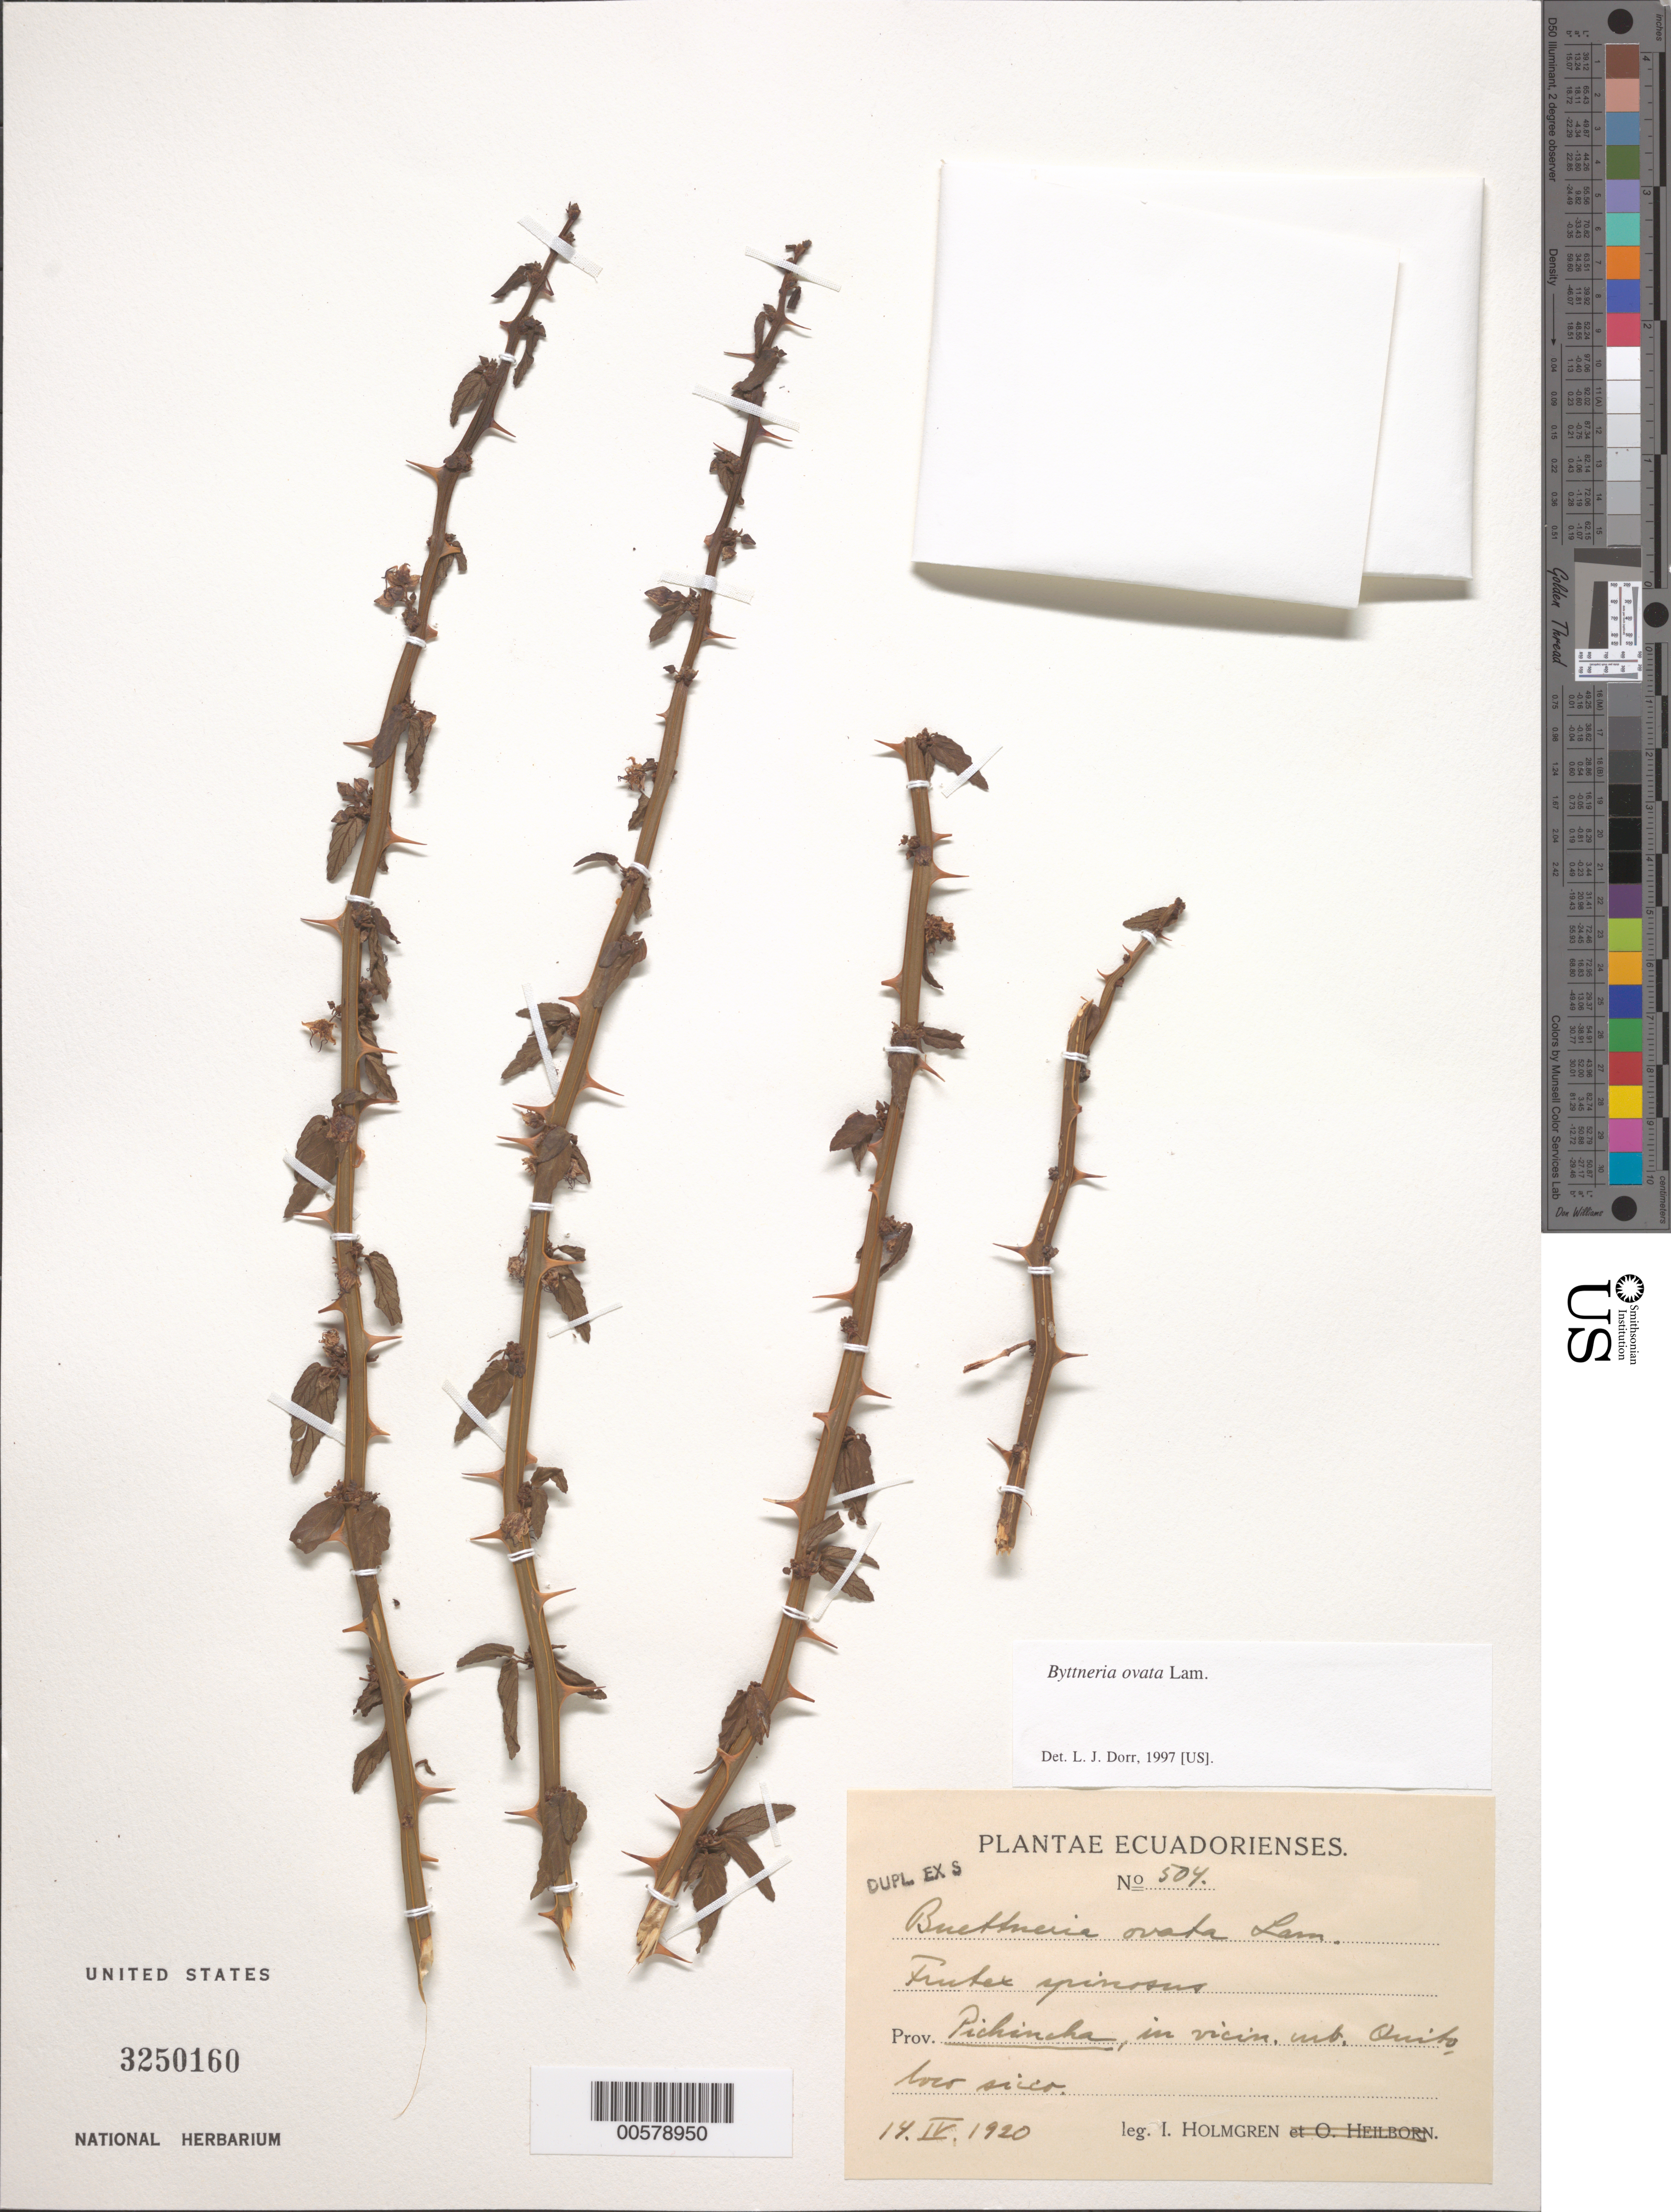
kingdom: Plantae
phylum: Tracheophyta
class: Magnoliopsida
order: Malvales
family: Malvaceae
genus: Byttneria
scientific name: Byttneria ovata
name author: Lam.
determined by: Dorr, L. J., (BOT), Smithsonian Institution - National Museum of Natural History (UNITED STATES)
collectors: I. A. Holmgren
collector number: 504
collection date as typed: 14 Apr 1920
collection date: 1920-04-14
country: Ecuador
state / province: Pichincha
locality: in vicin. inb. [sic] Quito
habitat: Loco sico [sic]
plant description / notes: S-2, US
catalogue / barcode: US 3250160